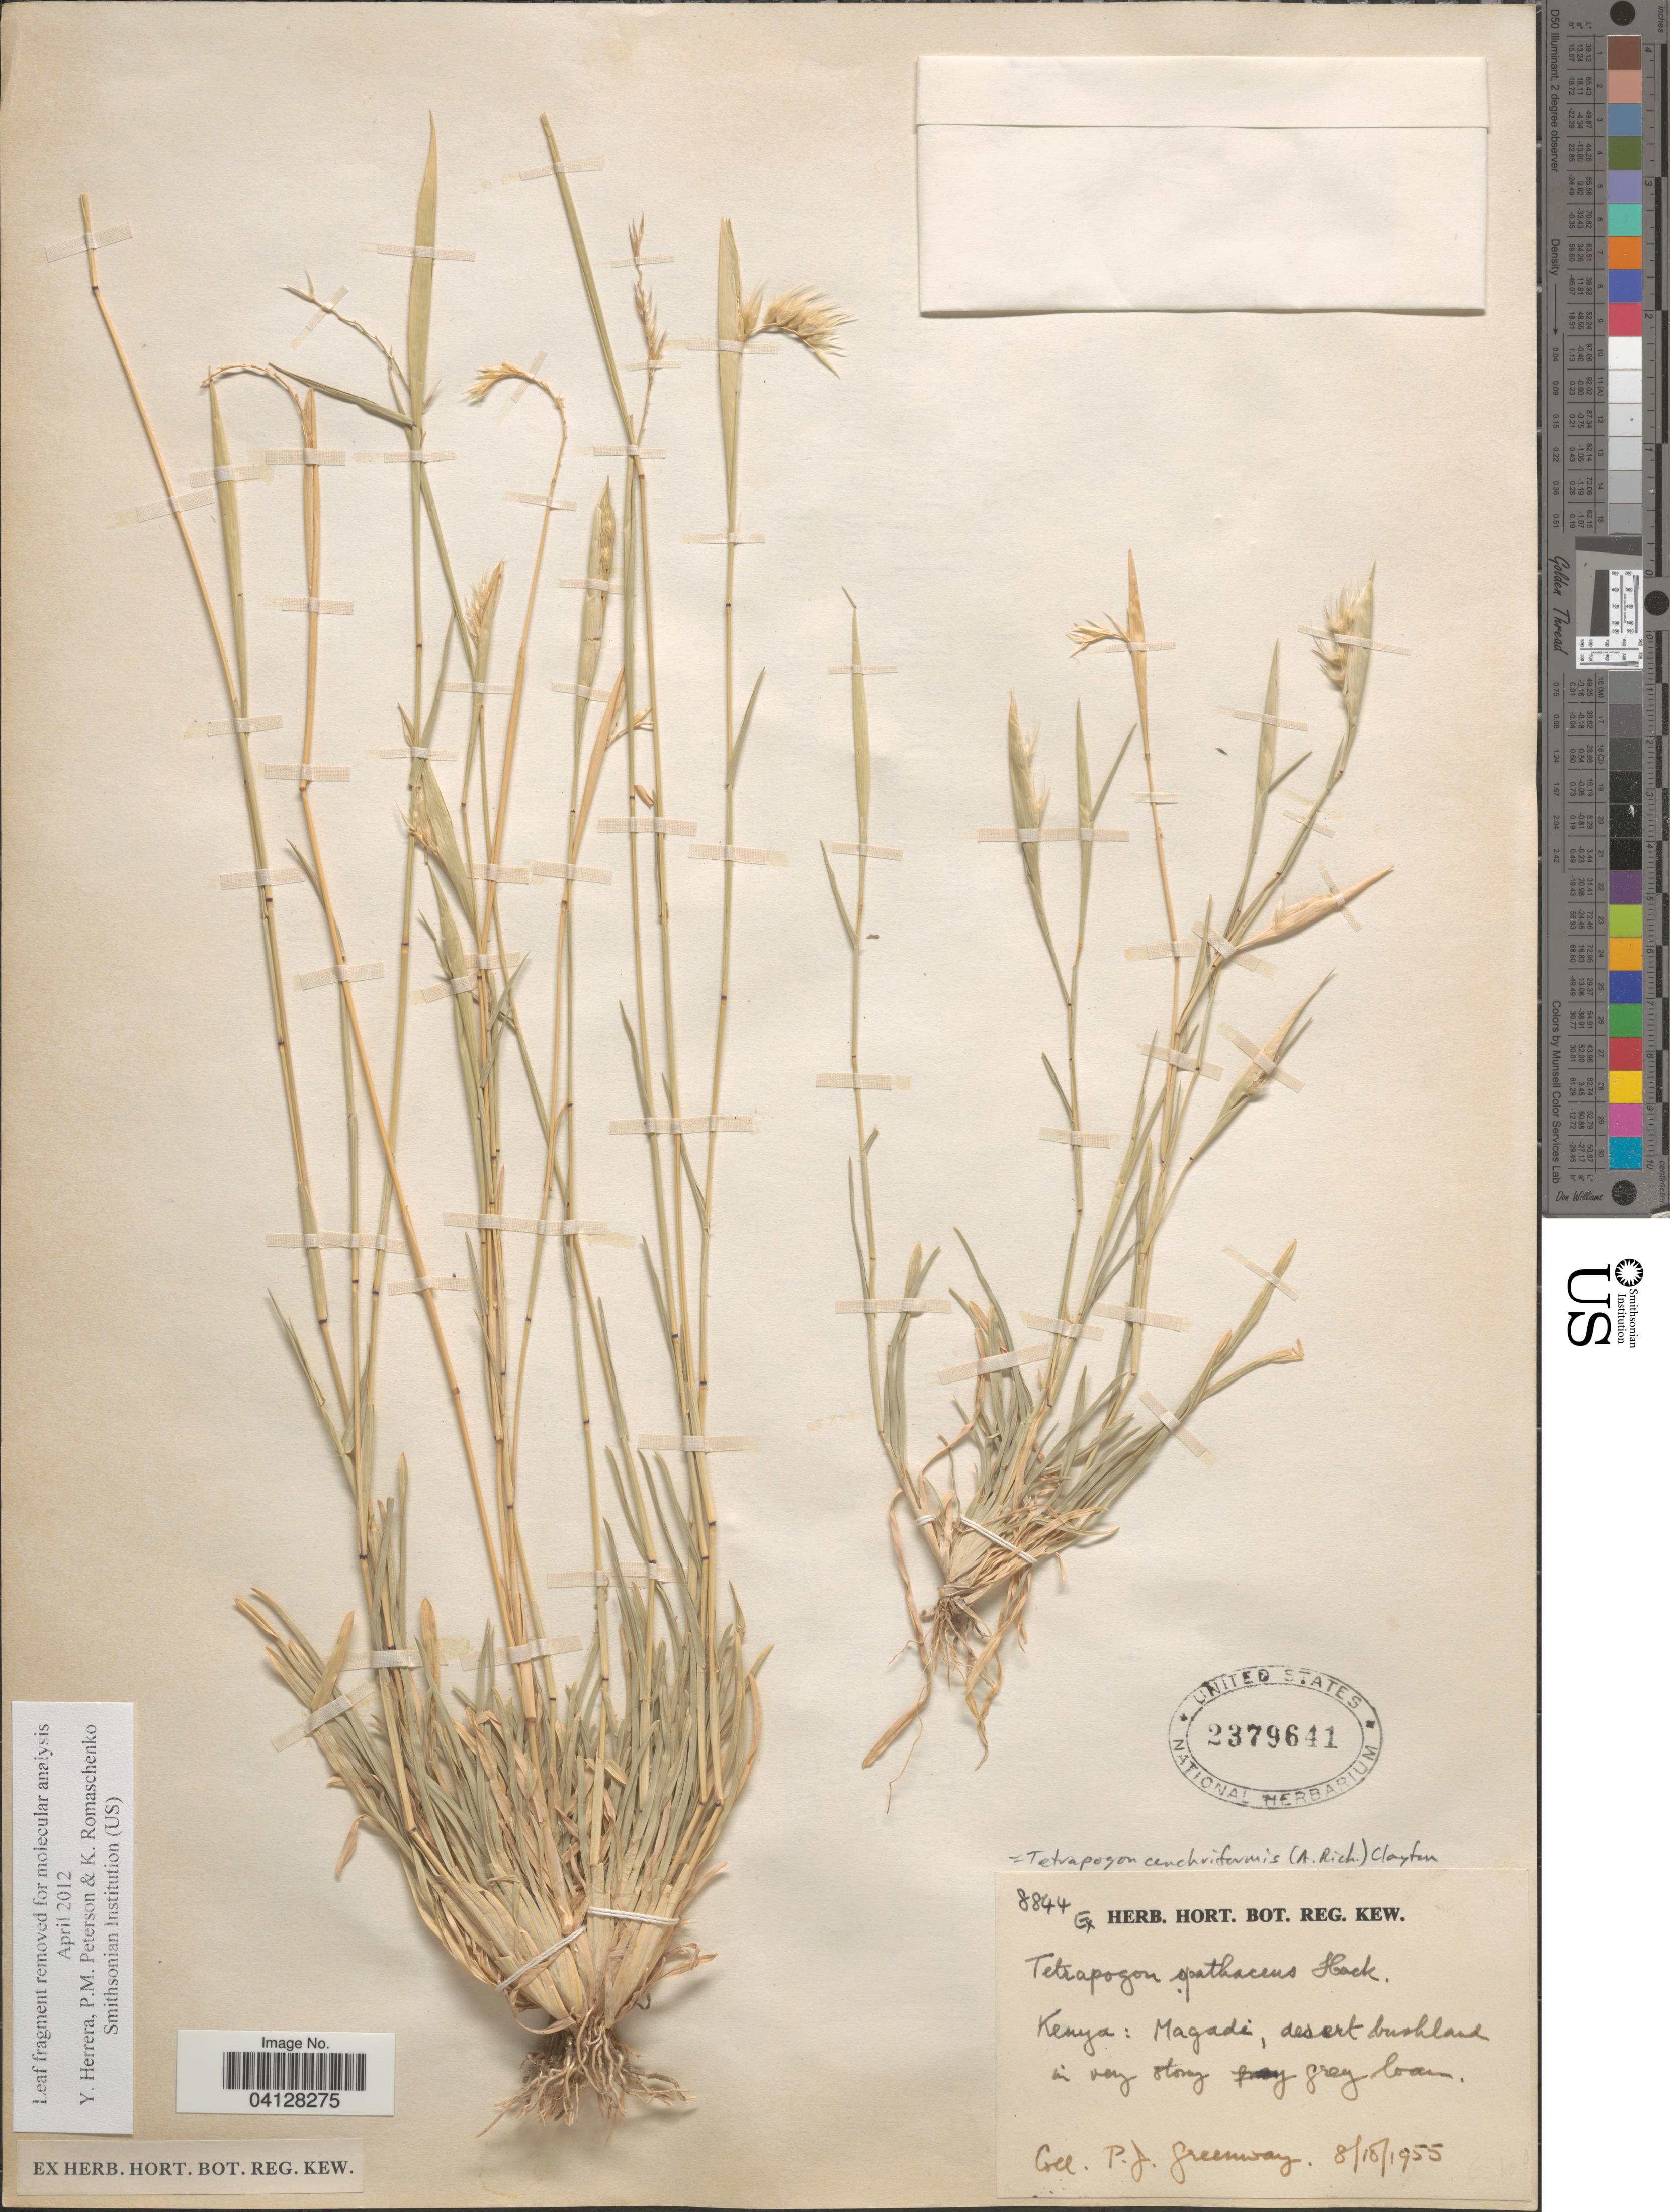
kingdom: Plantae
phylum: Tracheophyta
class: Liliopsida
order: Poales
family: Poaceae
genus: Tetrapogon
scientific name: Tetrapogon spathaceus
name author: (Hochst. ex Steud.) Hack. ex Durand & Schinz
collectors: P. J. Greenway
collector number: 8844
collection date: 1955-10-08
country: Kenya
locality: Magadi, desert bushland.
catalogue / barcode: US 2379641